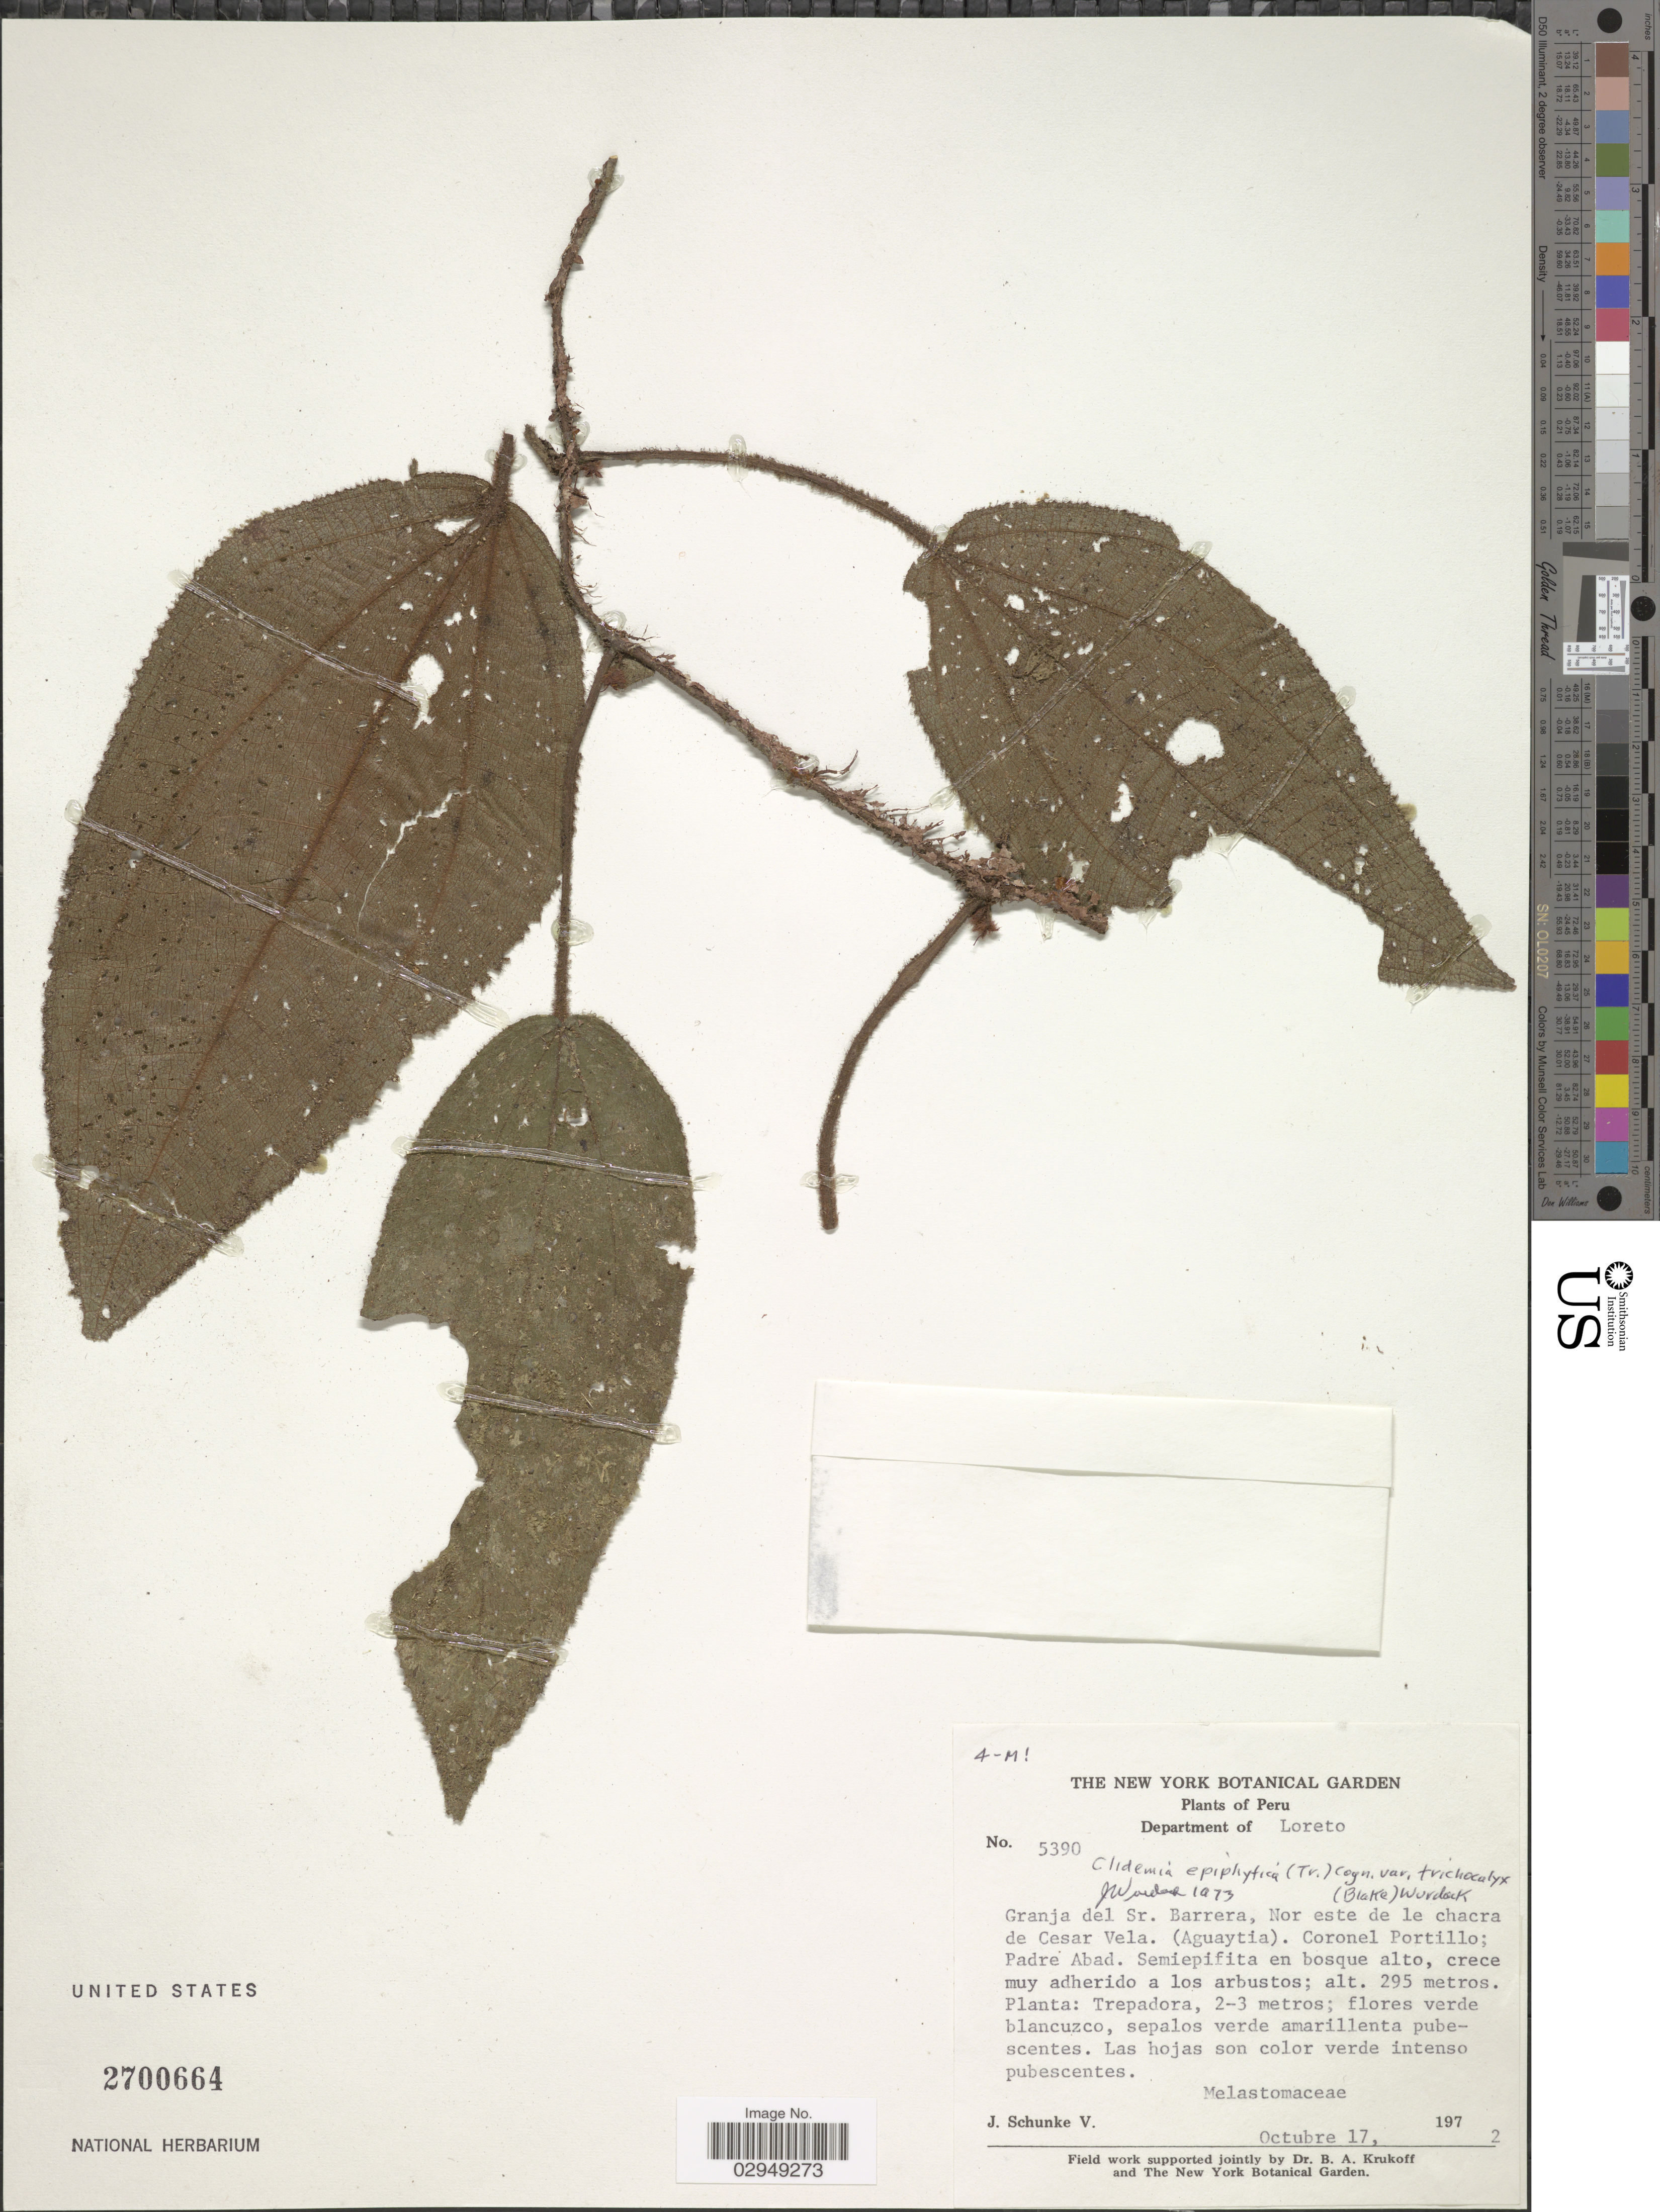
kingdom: Plantae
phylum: Tracheophyta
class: Magnoliopsida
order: Myrtales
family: Melastomataceae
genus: Clidemia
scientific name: Clidemia epiphytica var. trichocalyx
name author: (S.F. Blake) Wurdack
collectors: J. Schunke Vigo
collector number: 5390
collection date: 1972-10-17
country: Peru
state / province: Loreto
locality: Department of Loreto, Granja del Sr. Barrera, Nor este de le chacra de Cesar Vela (Aguaytia), Coronel Portillo, Padre Abad.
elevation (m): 295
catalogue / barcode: US 2700664